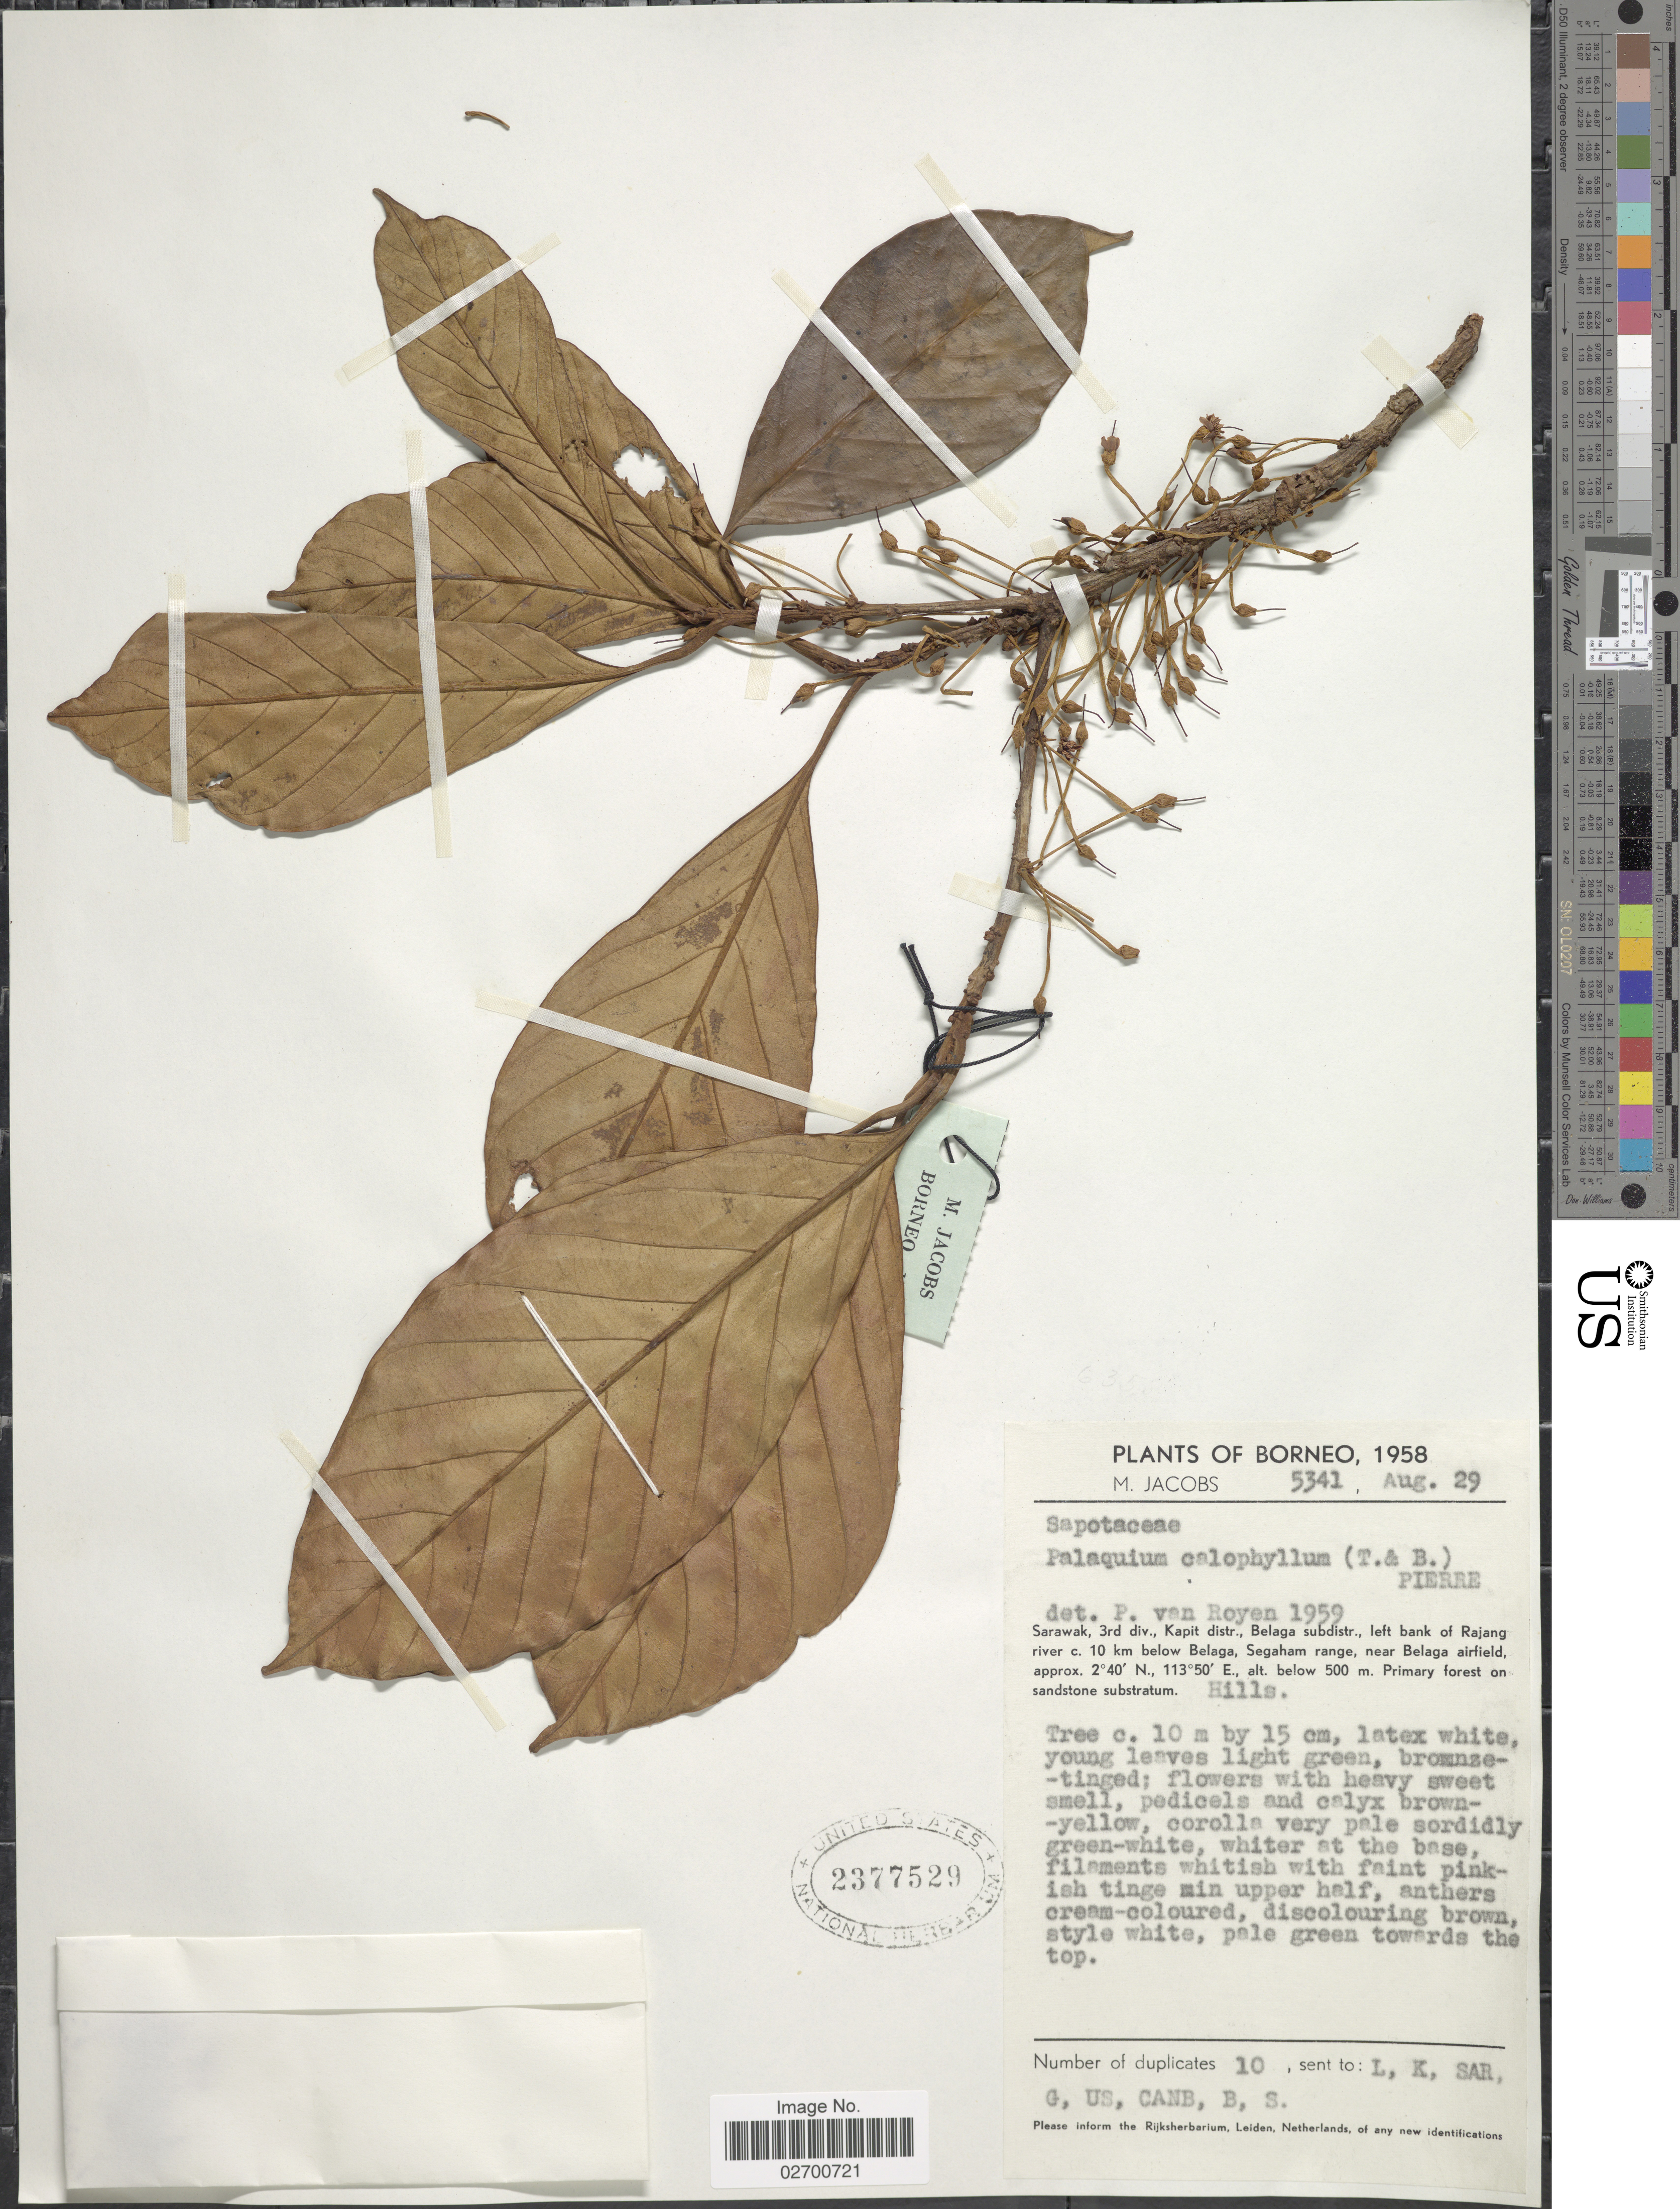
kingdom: Plantae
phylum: Tracheophyta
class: Magnoliopsida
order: Ericales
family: Sapotaceae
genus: Palaquium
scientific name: Palaquium calophyllum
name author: (Teijsm. & Binn.) Pierre ex Burck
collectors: M. Jacobs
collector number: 5341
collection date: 1958-08-29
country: Malaysia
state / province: Sarawak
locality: Borneo. Sarawak, 3rd div., Kapit distr., Belaga subdistr., left bank of Rajang river c. 10 km below Belaga, Segaham range, near Belaga airfield.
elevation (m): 500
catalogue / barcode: US 2377529